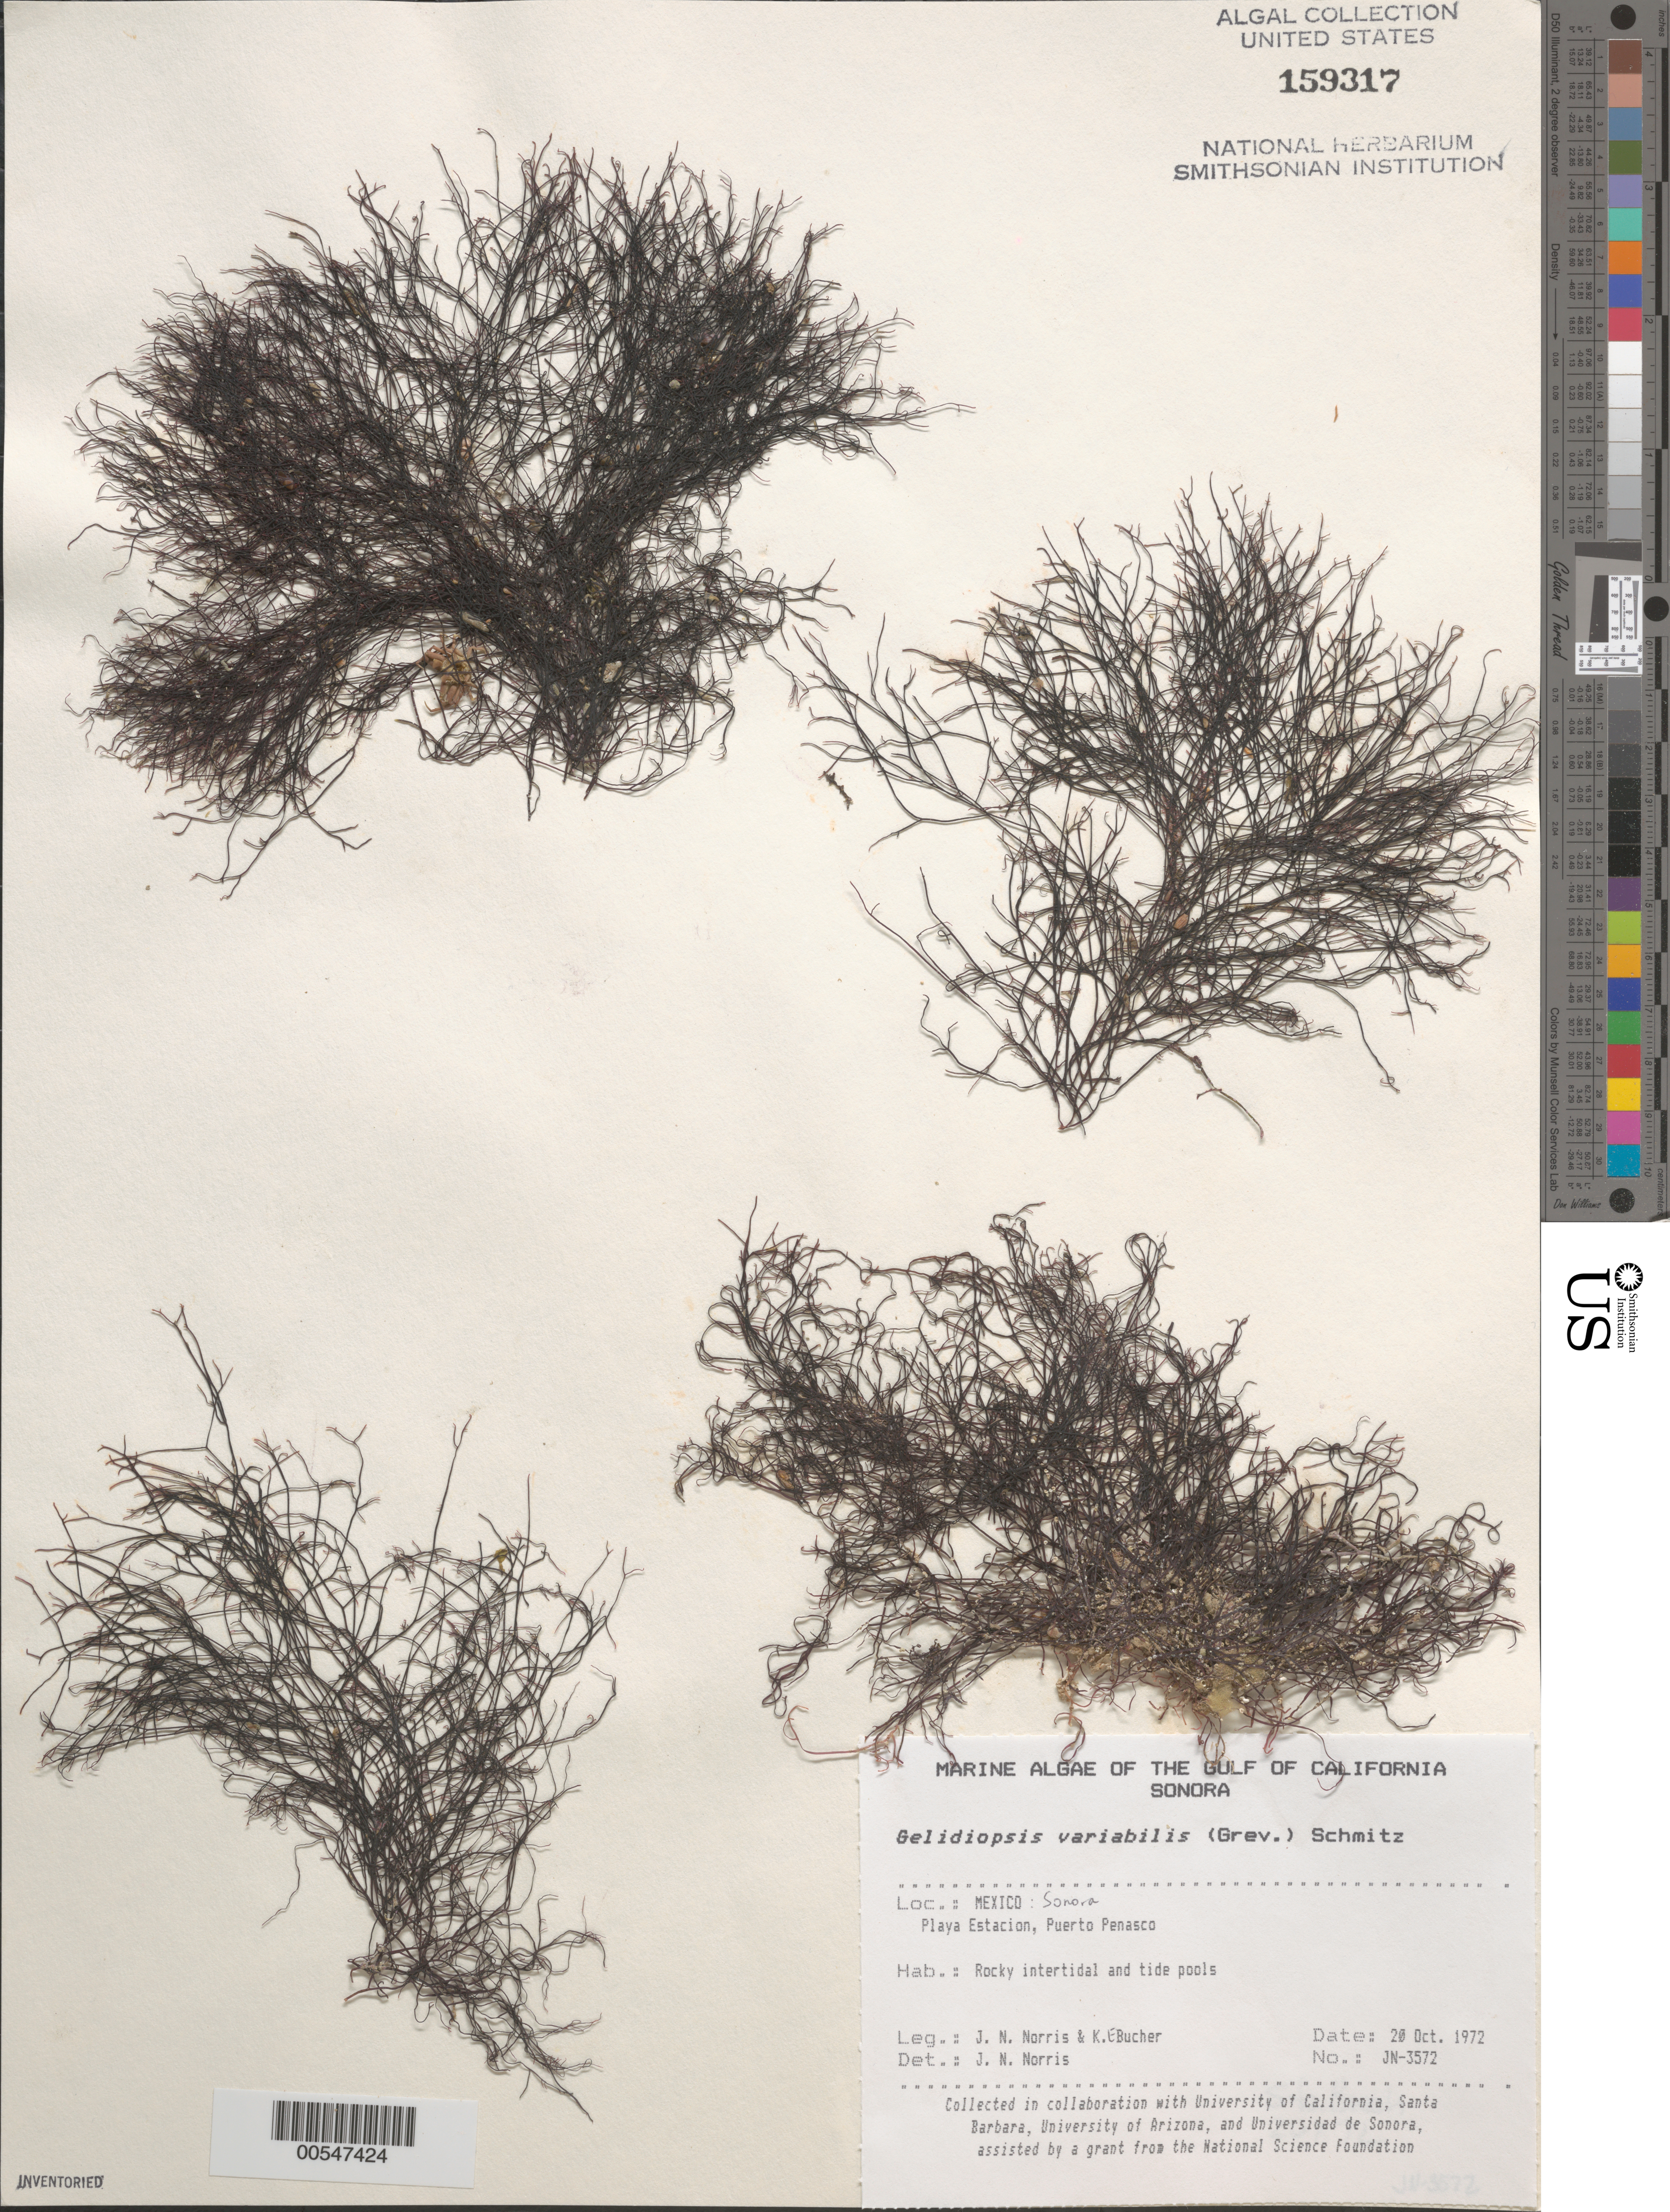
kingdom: Plantae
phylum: Rhodophyta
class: Florideophyceae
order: Rhodymeniales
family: Lomentariaceae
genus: Ceratodictyon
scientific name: Ceratodictyon variabile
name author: (J. Agardh) R.E. Norris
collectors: J. N. Norris & K. E. Bucher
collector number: JN-3572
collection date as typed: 20 Oct 1972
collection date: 1972-10-20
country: Mexico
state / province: Sonora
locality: Playa Estacion, Puerto Penasco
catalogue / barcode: US 159317